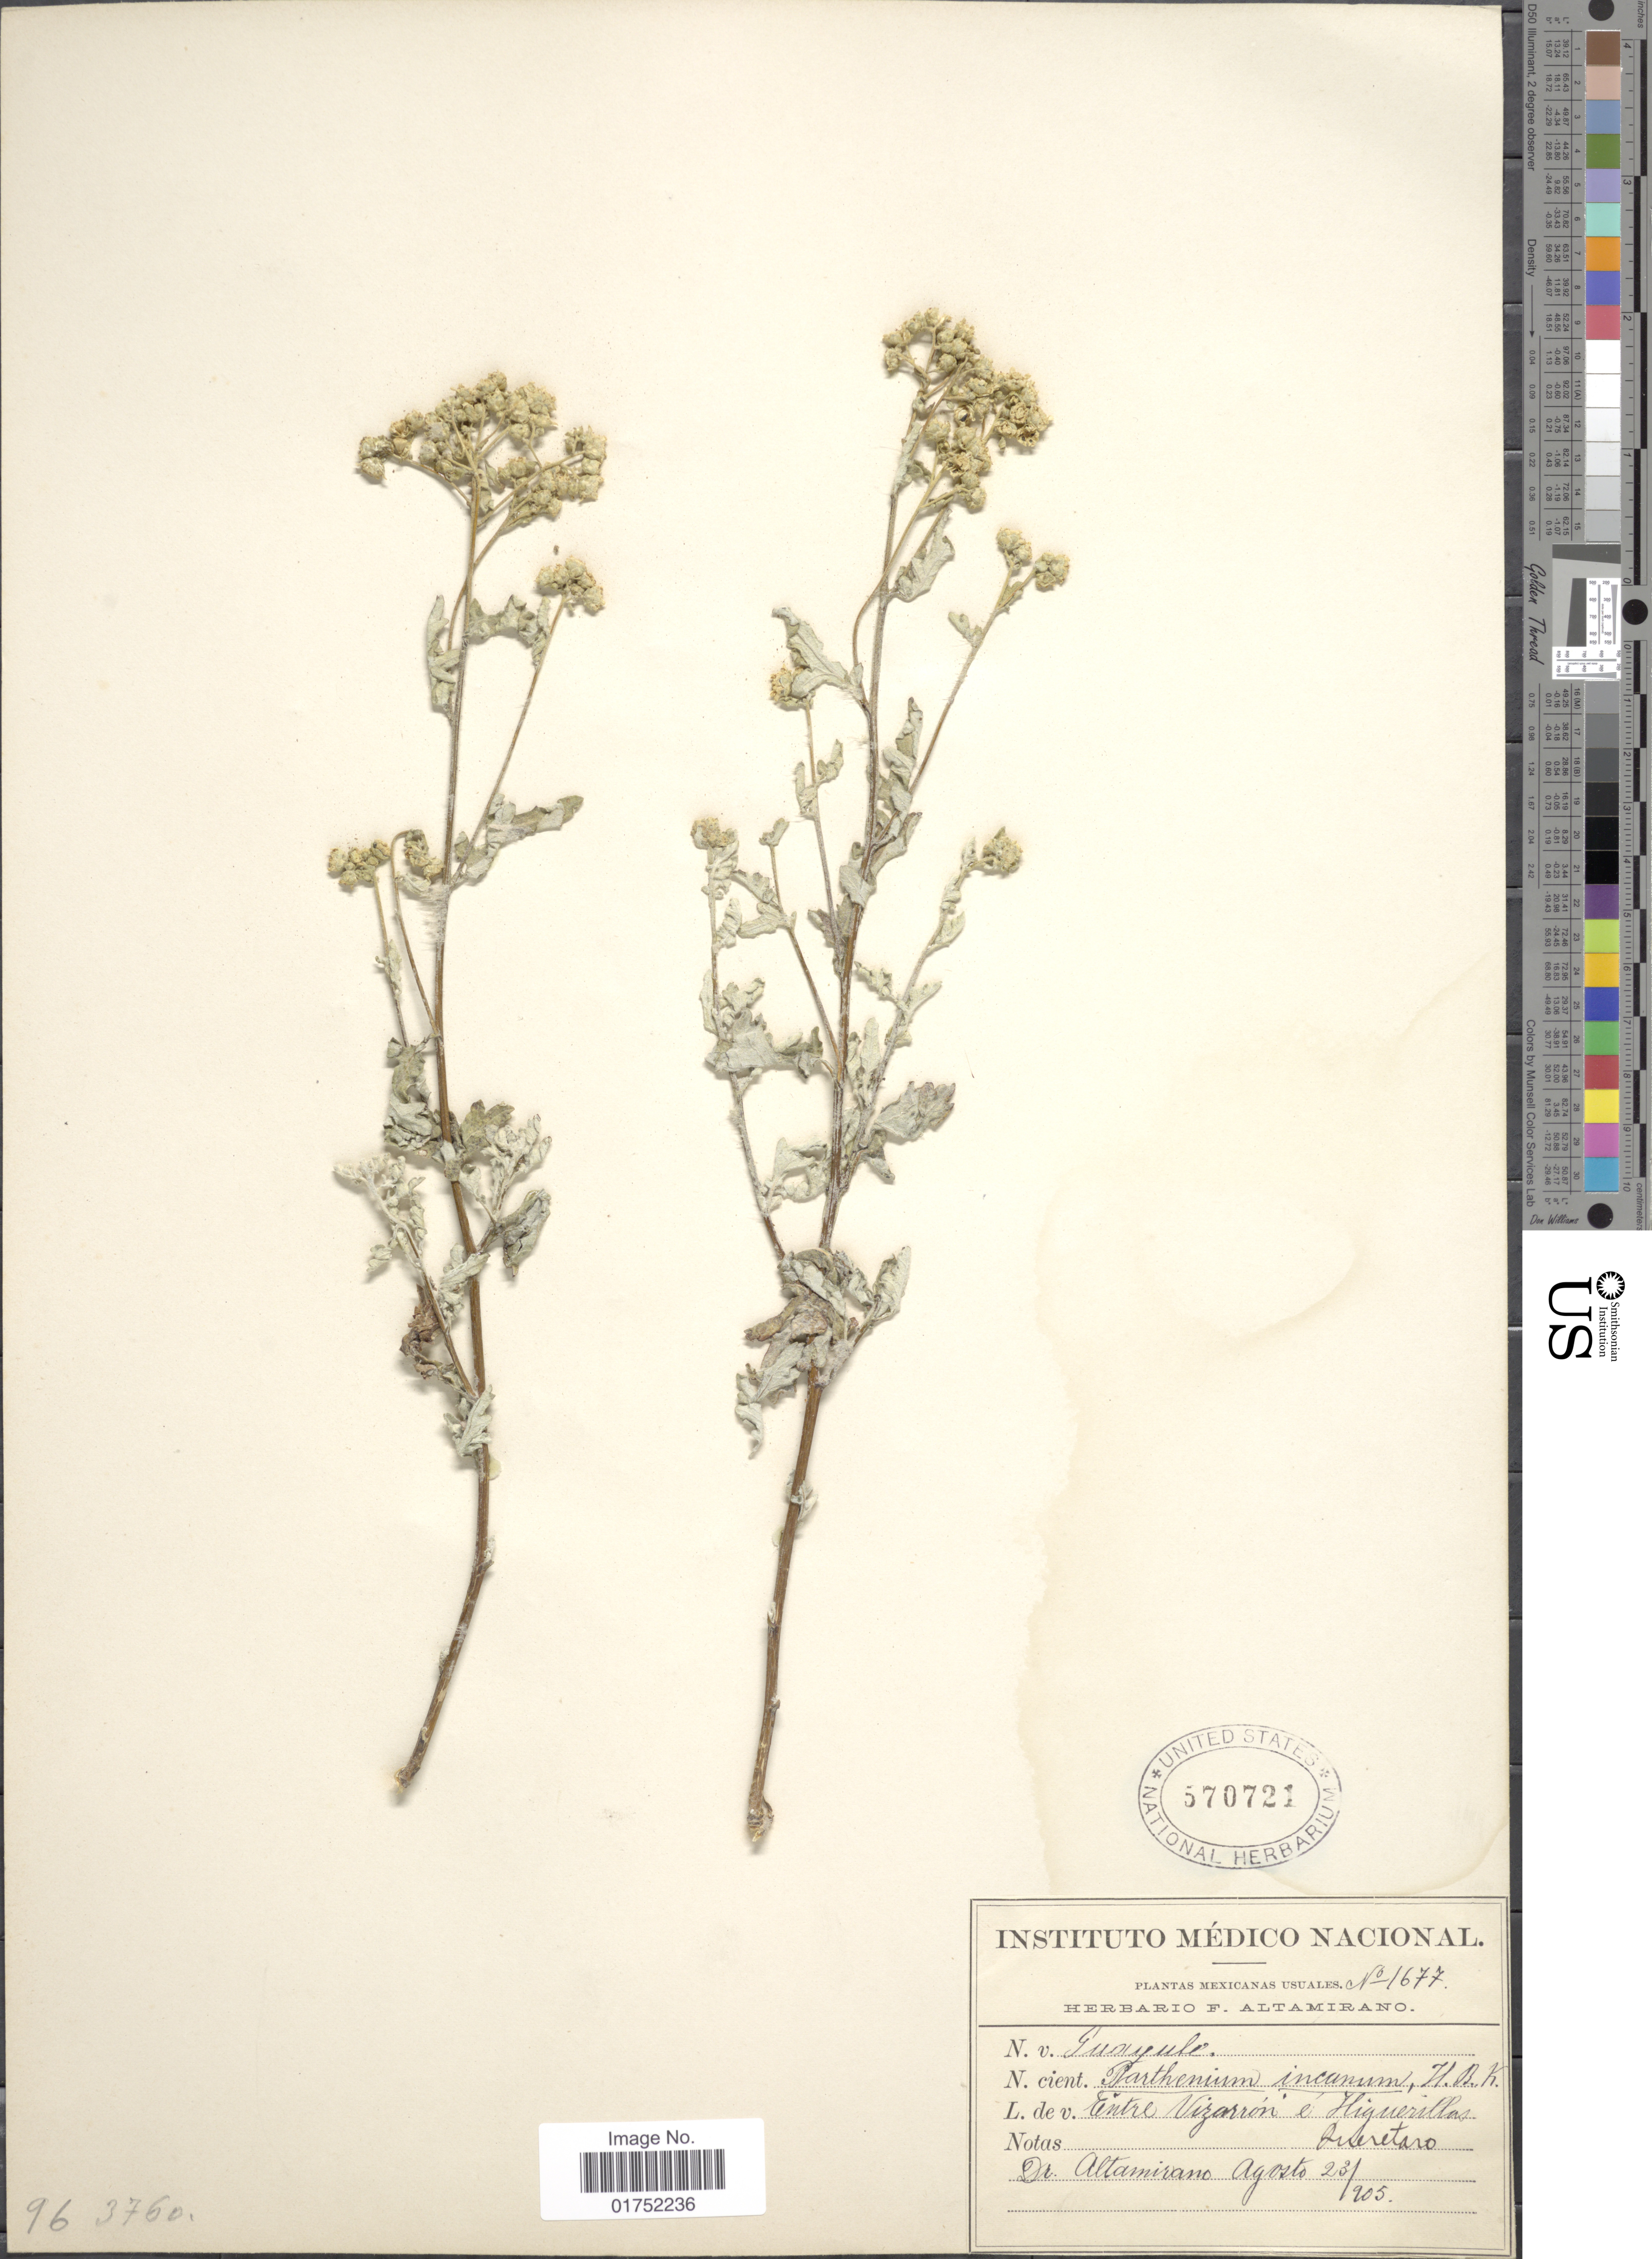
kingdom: Plantae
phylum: Tracheophyta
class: Magnoliopsida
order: Asterales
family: Asteraceae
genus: Parthenium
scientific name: Parthenium incanum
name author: Kunth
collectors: F. Altamirano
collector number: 1677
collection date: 1905-08-23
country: Mexico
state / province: Querétaro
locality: Entre Vizarron e Higuerillas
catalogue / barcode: US 570721